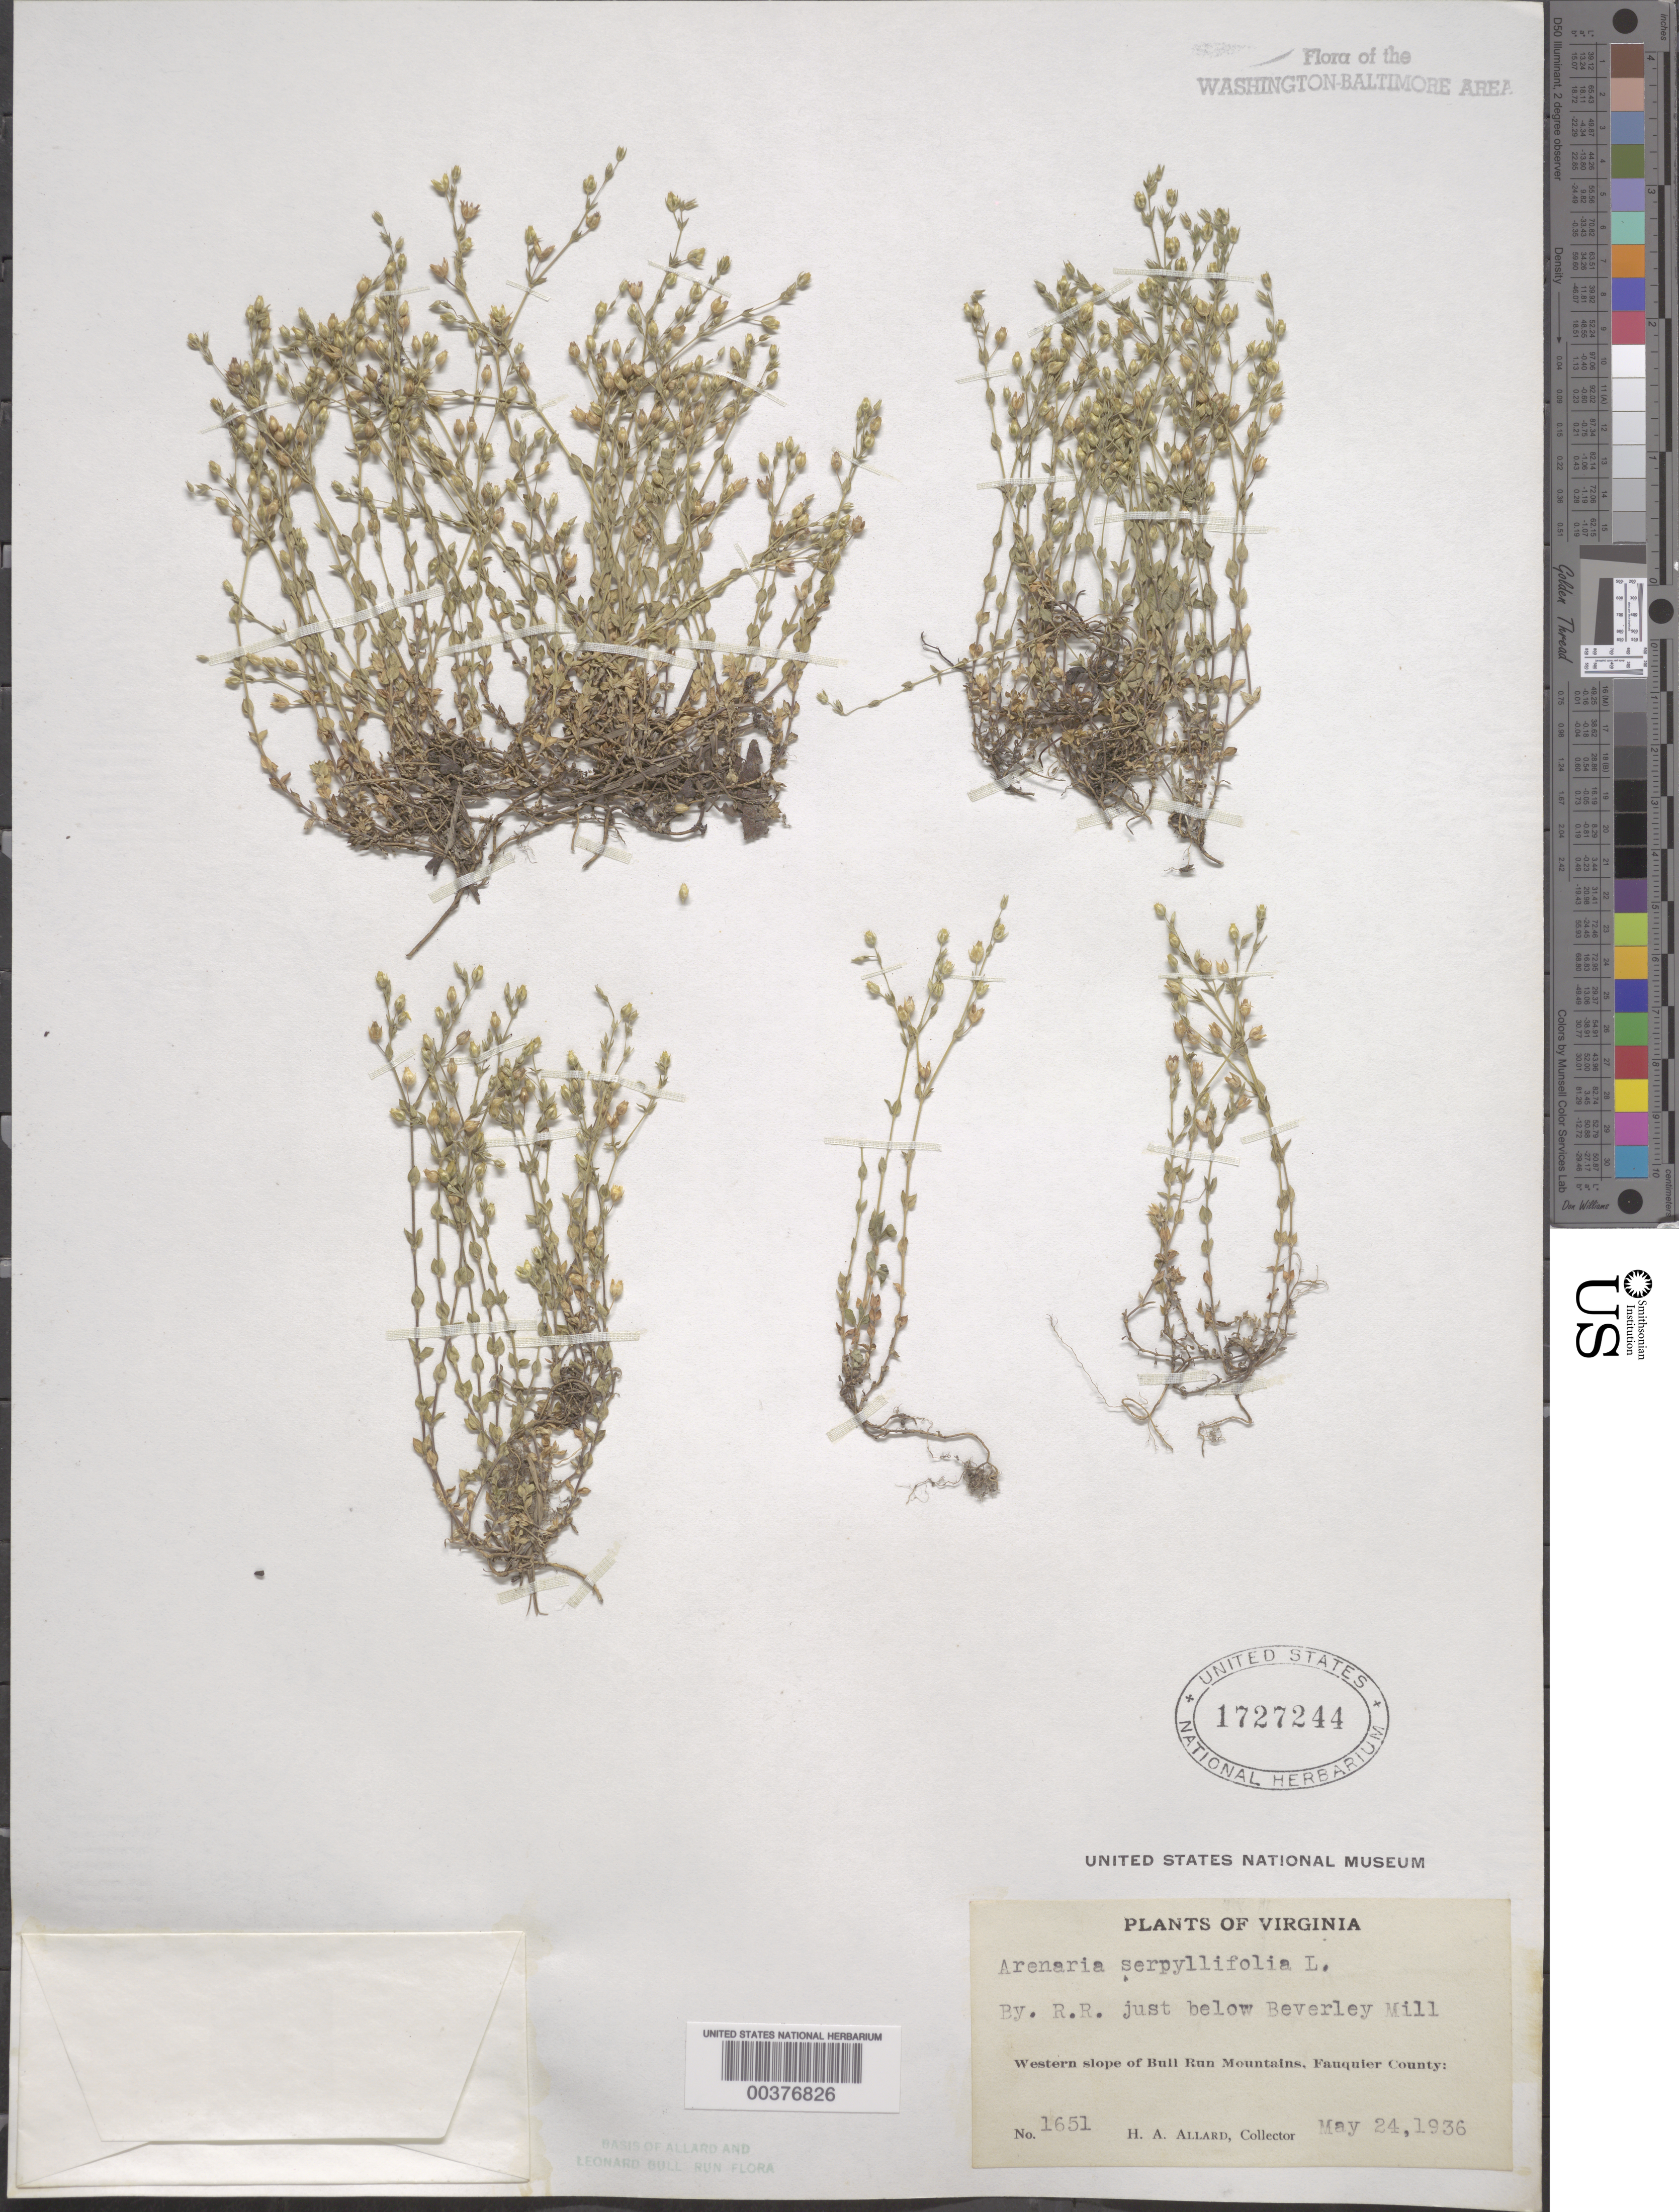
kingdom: Plantae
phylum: Tracheophyta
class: Magnoliopsida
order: Caryophyllales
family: Caryophyllaceae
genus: Arenaria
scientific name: Arenaria serpyllifolia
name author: L.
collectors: H. A. Allard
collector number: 1651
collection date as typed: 24 May 1936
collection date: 1936-05-24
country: United States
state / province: Virginia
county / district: Fauquier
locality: Railroad below Beverley Mill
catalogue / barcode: US 1727244